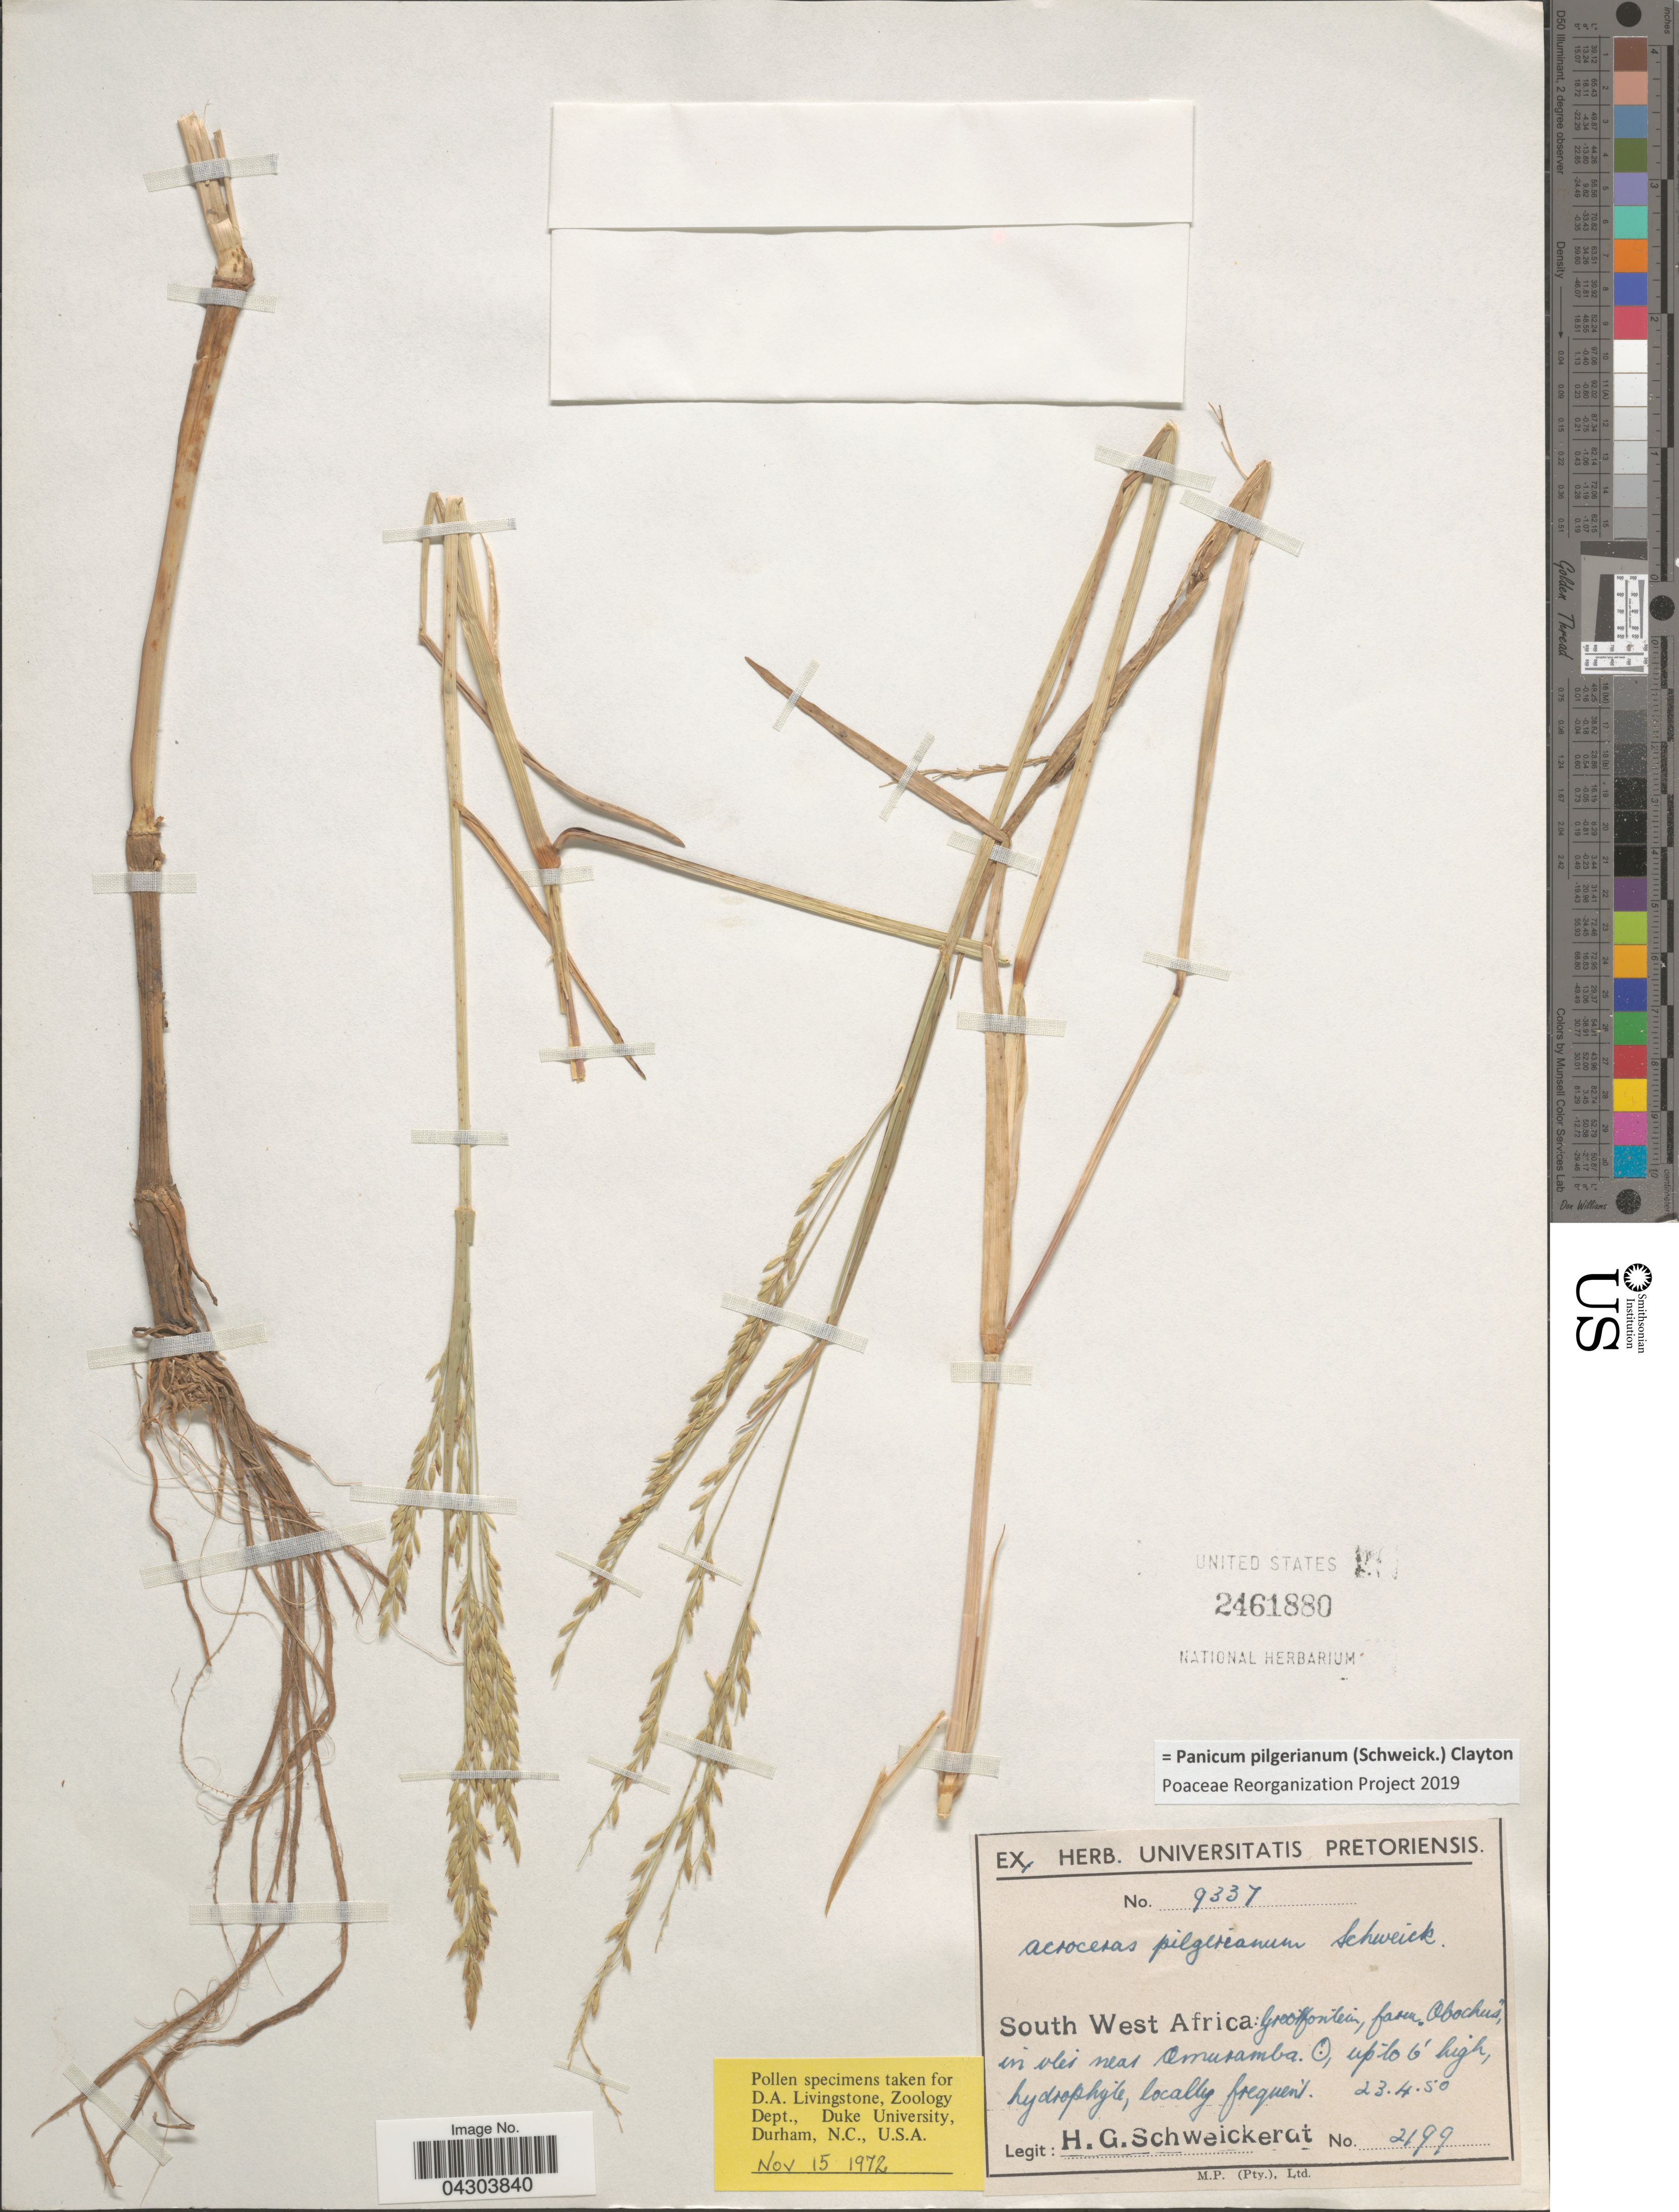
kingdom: Plantae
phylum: Tracheophyta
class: Liliopsida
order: Poales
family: Poaceae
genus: Panicum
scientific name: Panicum pilgerianum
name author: (Schweick.) Clayton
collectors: H. Schweickerdt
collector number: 2199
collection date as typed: Transcribed d/m/y: 23/4/50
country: Namibia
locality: South West Africa: Grootfontein, farm. Obochus, in clei near Omuramba O.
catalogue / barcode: US 2461880